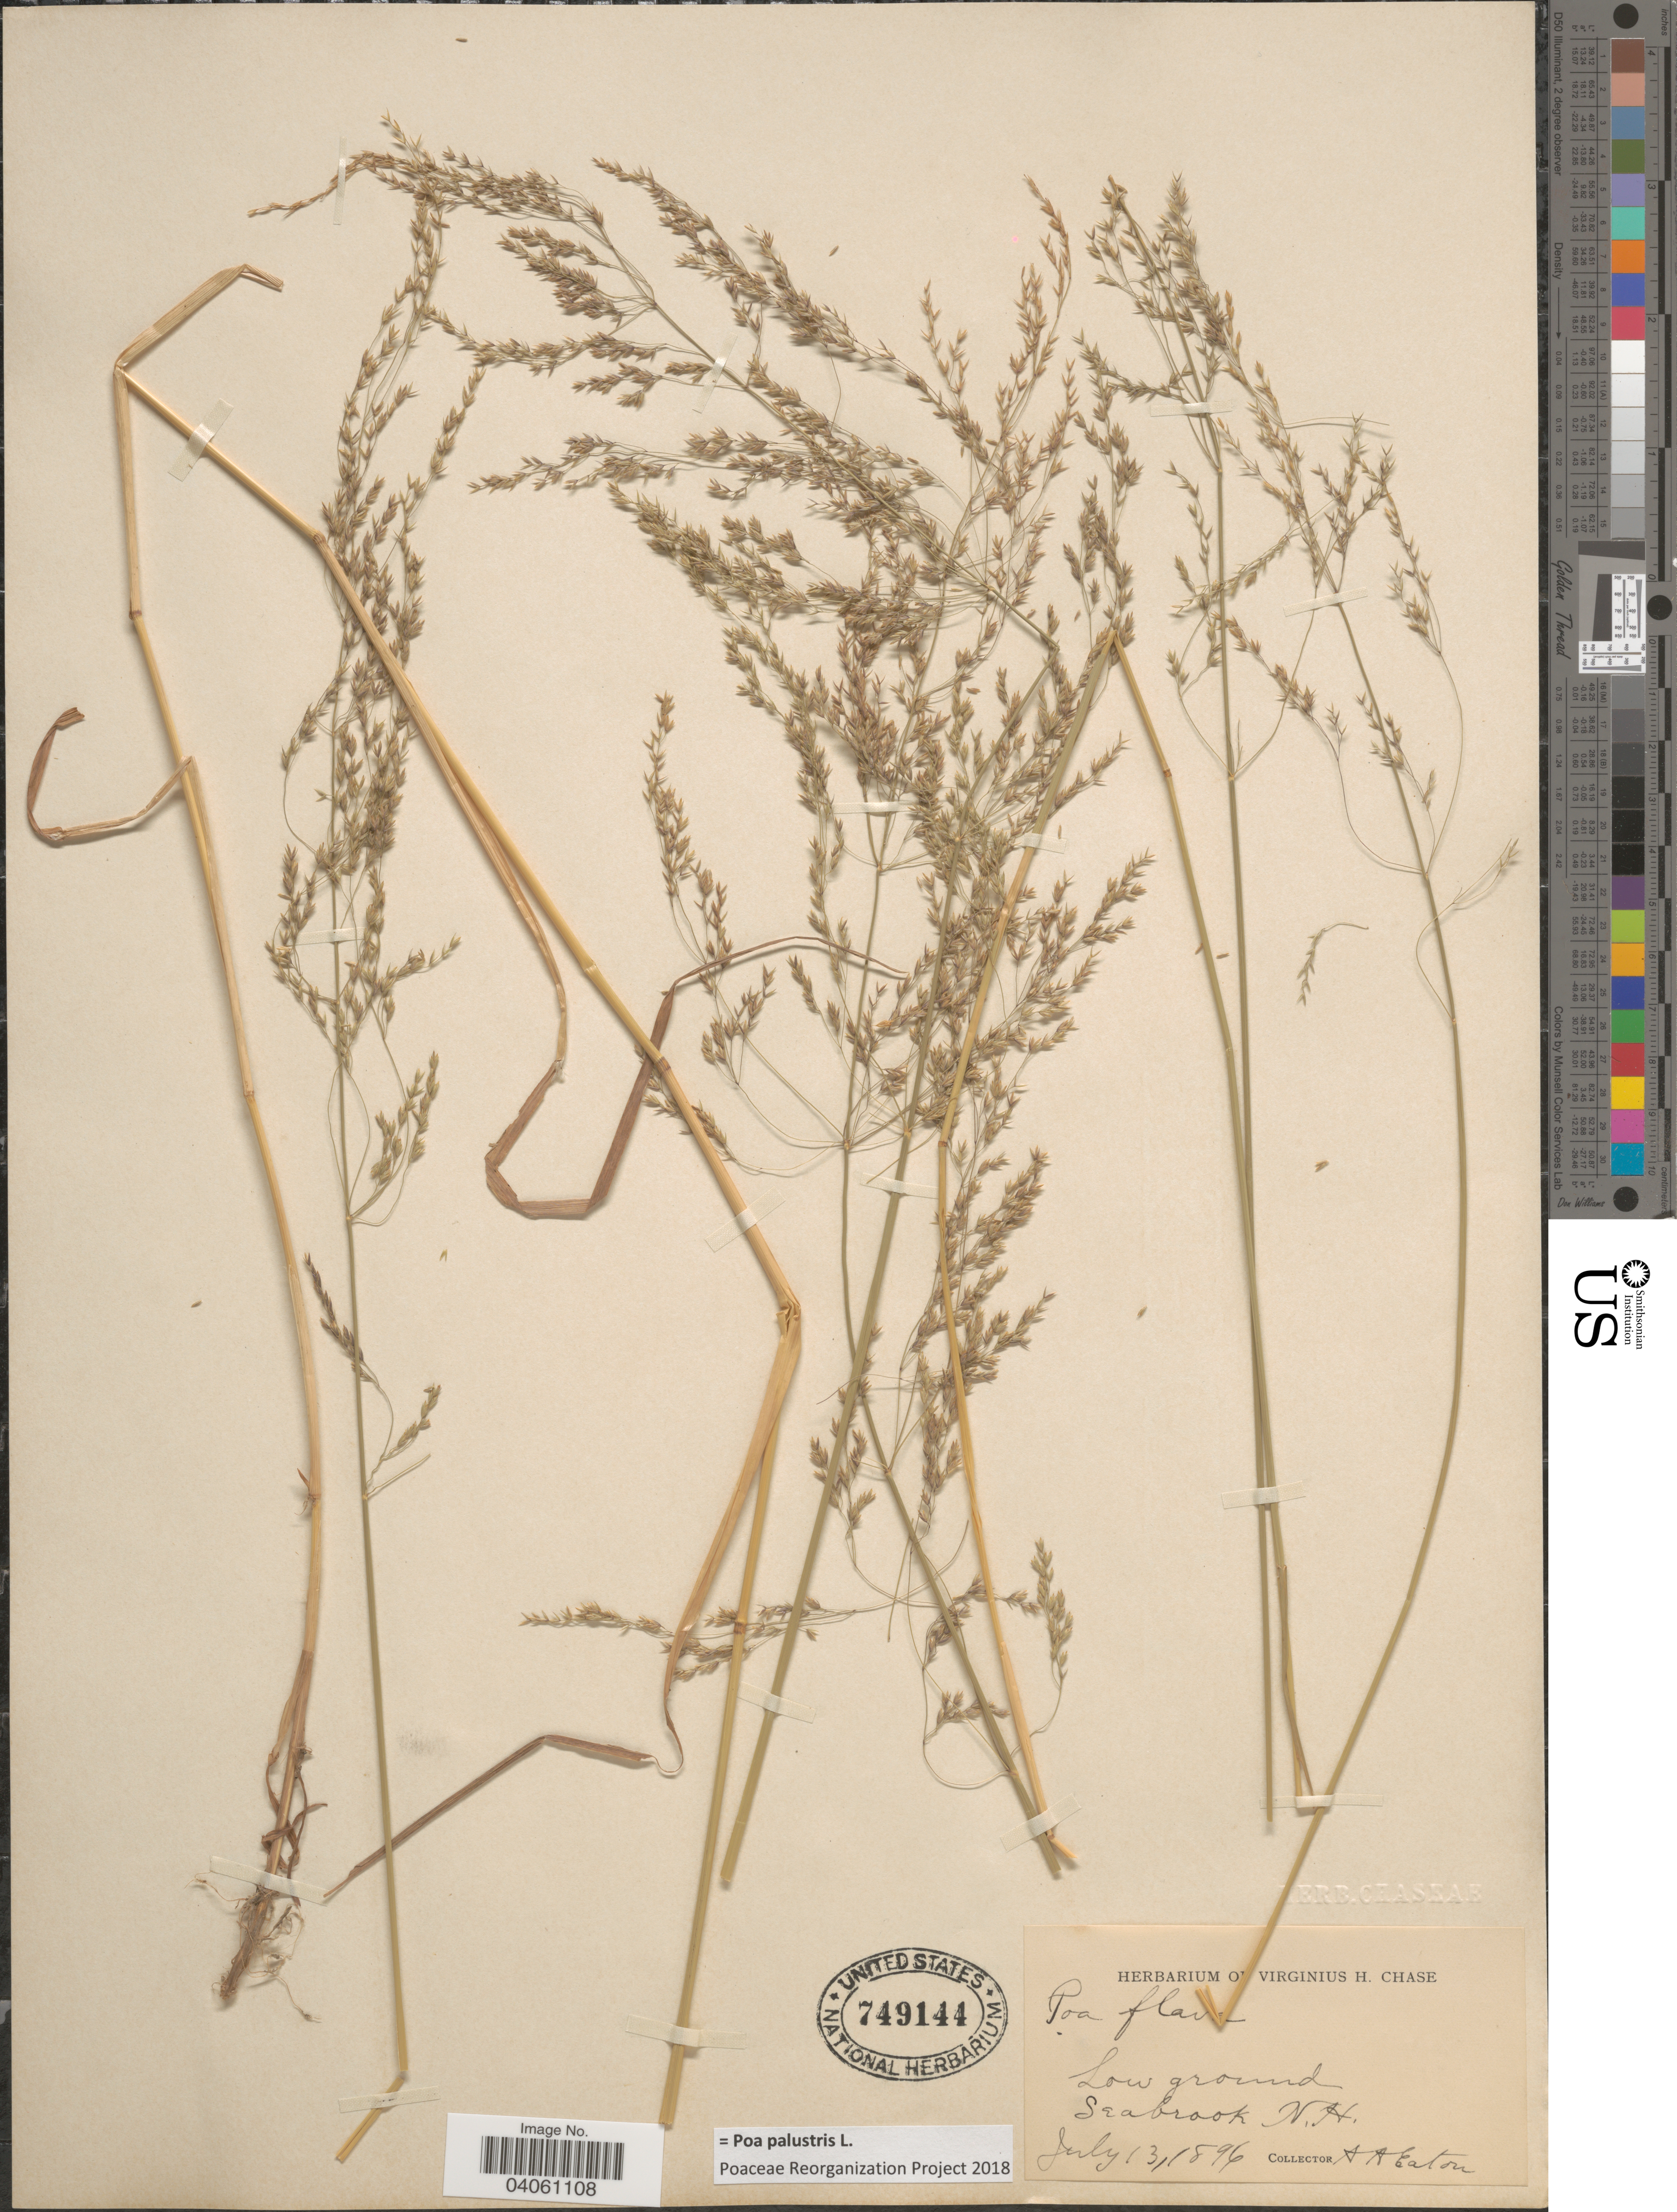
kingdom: Plantae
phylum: Tracheophyta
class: Liliopsida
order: Poales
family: Poaceae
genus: Poa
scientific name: Poa palustris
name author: L.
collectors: A. A. Eaton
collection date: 1896-07-13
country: United States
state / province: New Hampshire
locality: Seabrook.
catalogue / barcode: US 749144